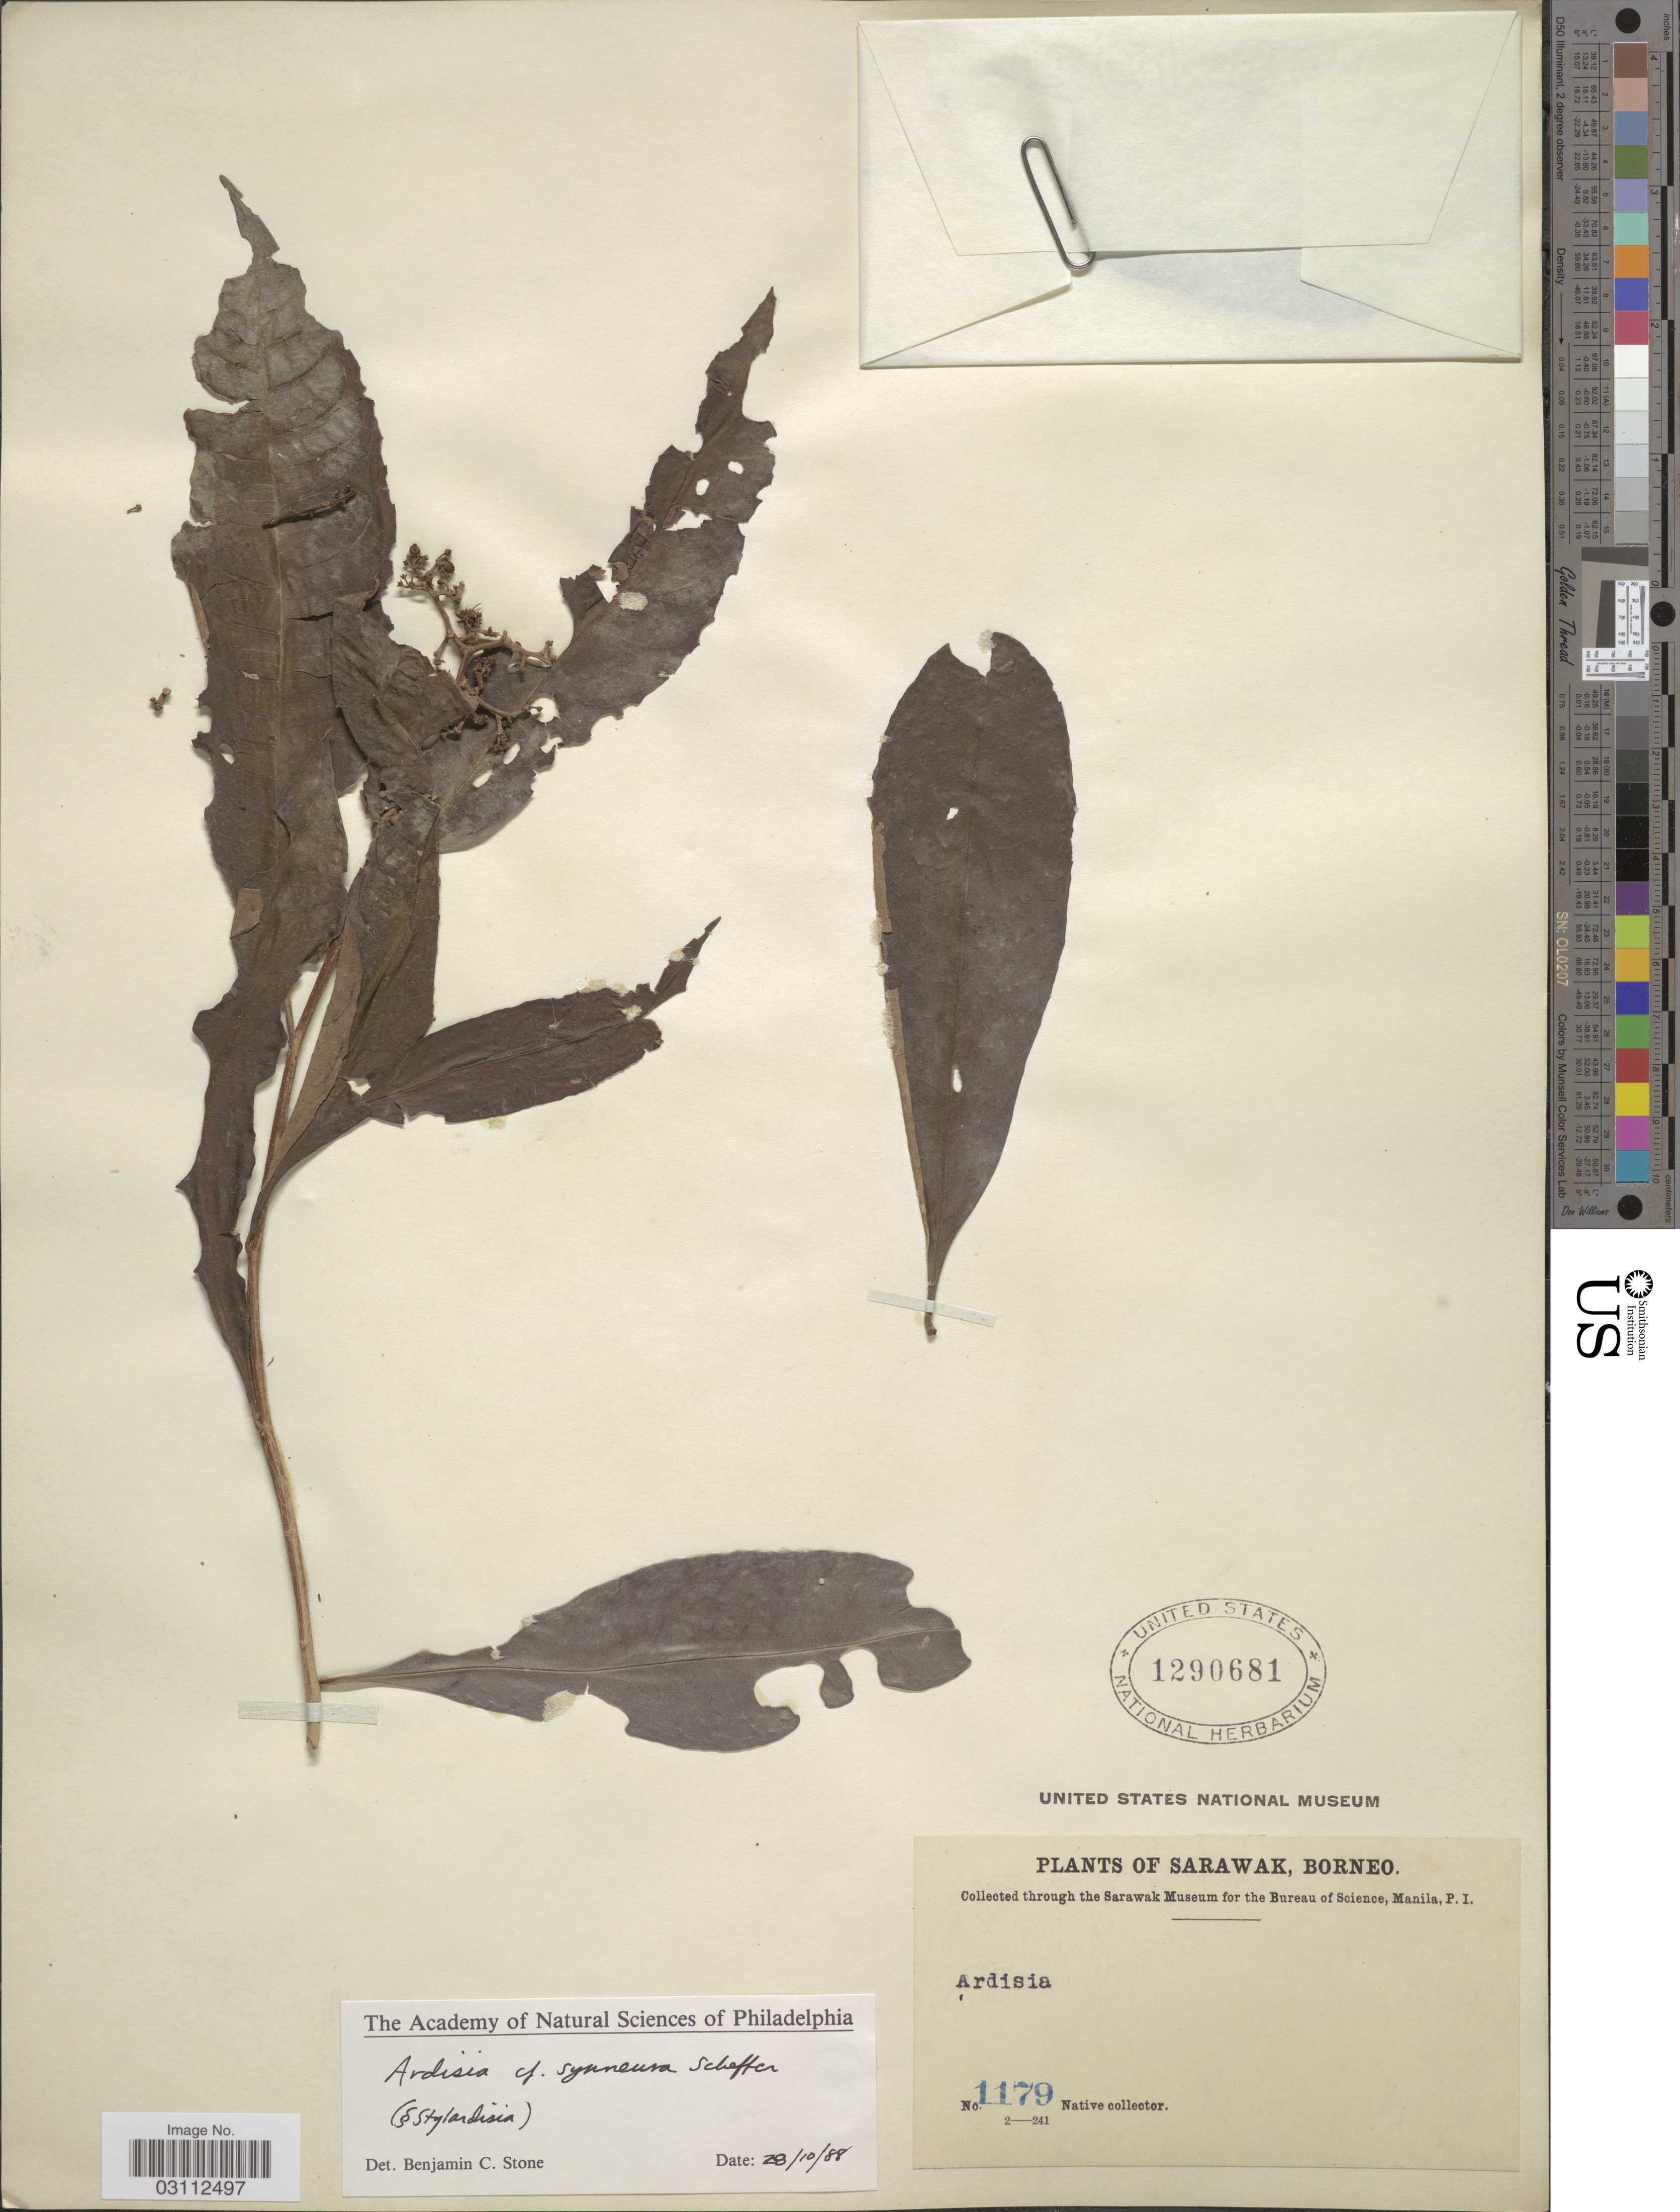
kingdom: Plantae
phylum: Tracheophyta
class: Magnoliopsida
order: Ericales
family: Primulaceae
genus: Ardisia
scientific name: Ardisia synneura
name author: Scheff.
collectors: Native collector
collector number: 1179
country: Malaysia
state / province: Sarawak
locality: Borneo.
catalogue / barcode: US 1290681